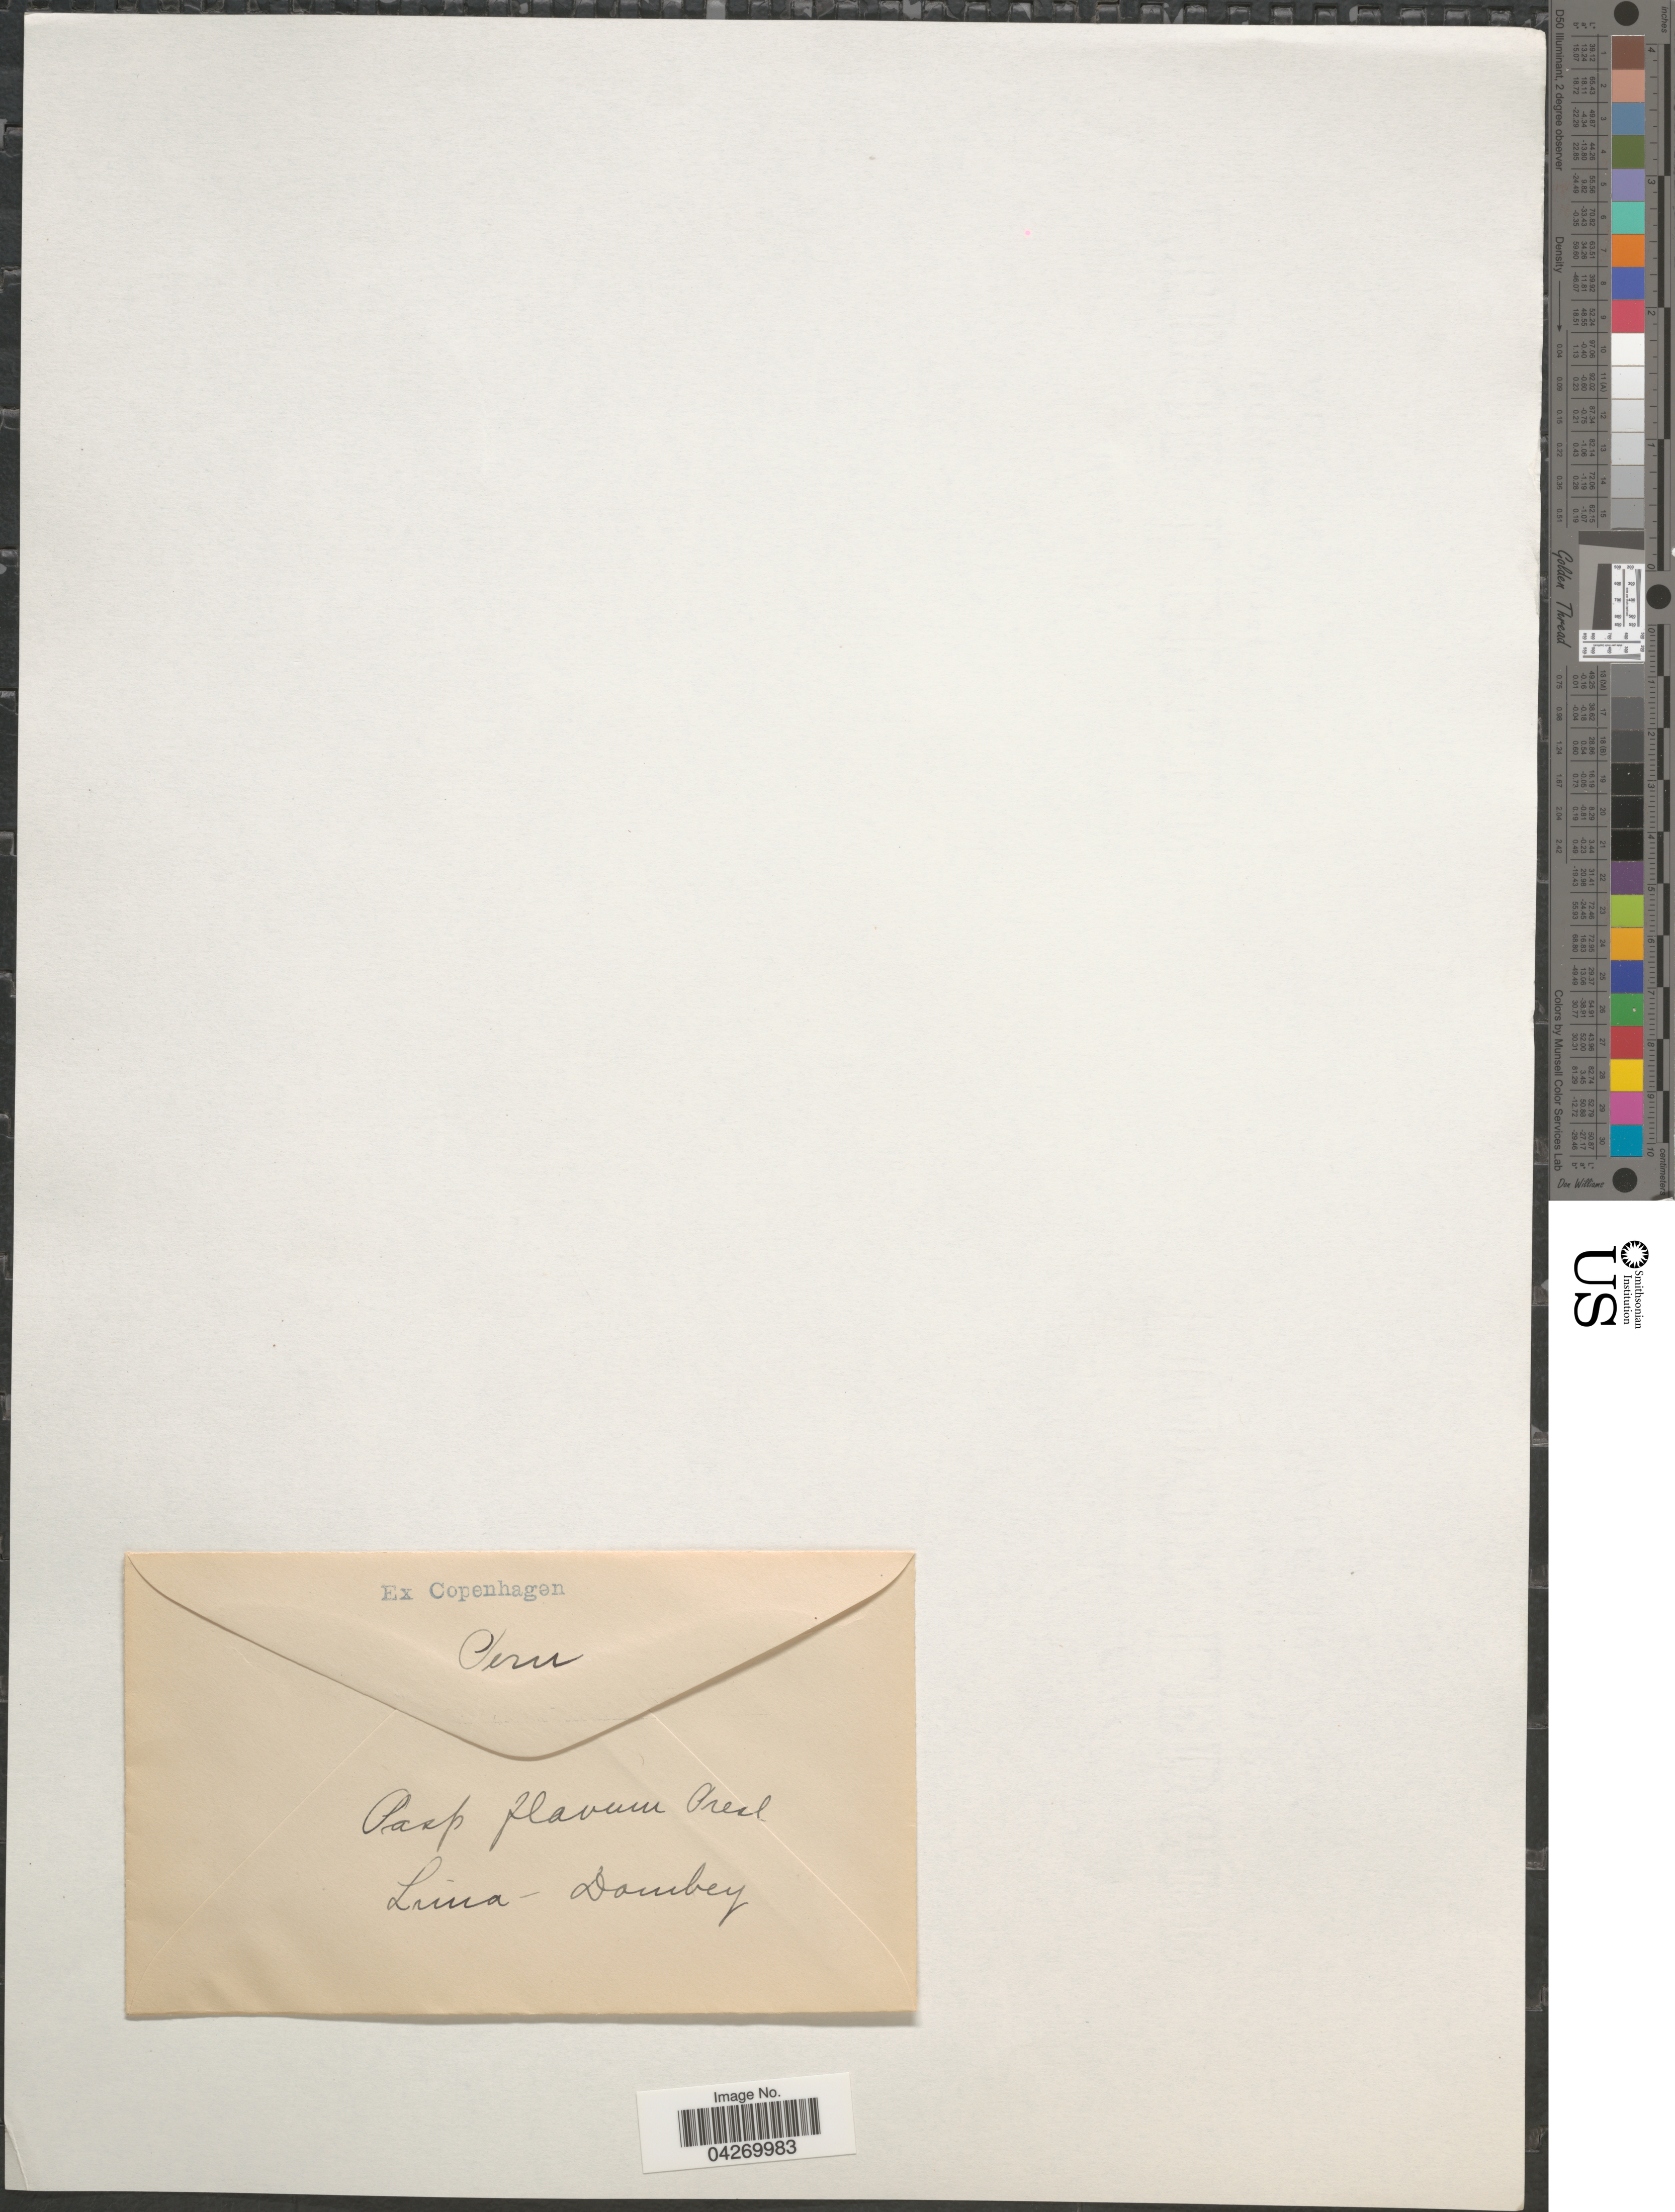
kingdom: Plantae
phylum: Tracheophyta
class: Liliopsida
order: Poales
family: Poaceae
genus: Paspalum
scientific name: Paspalum flavum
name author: J. Presl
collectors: Dombey, --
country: Peru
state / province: Lima